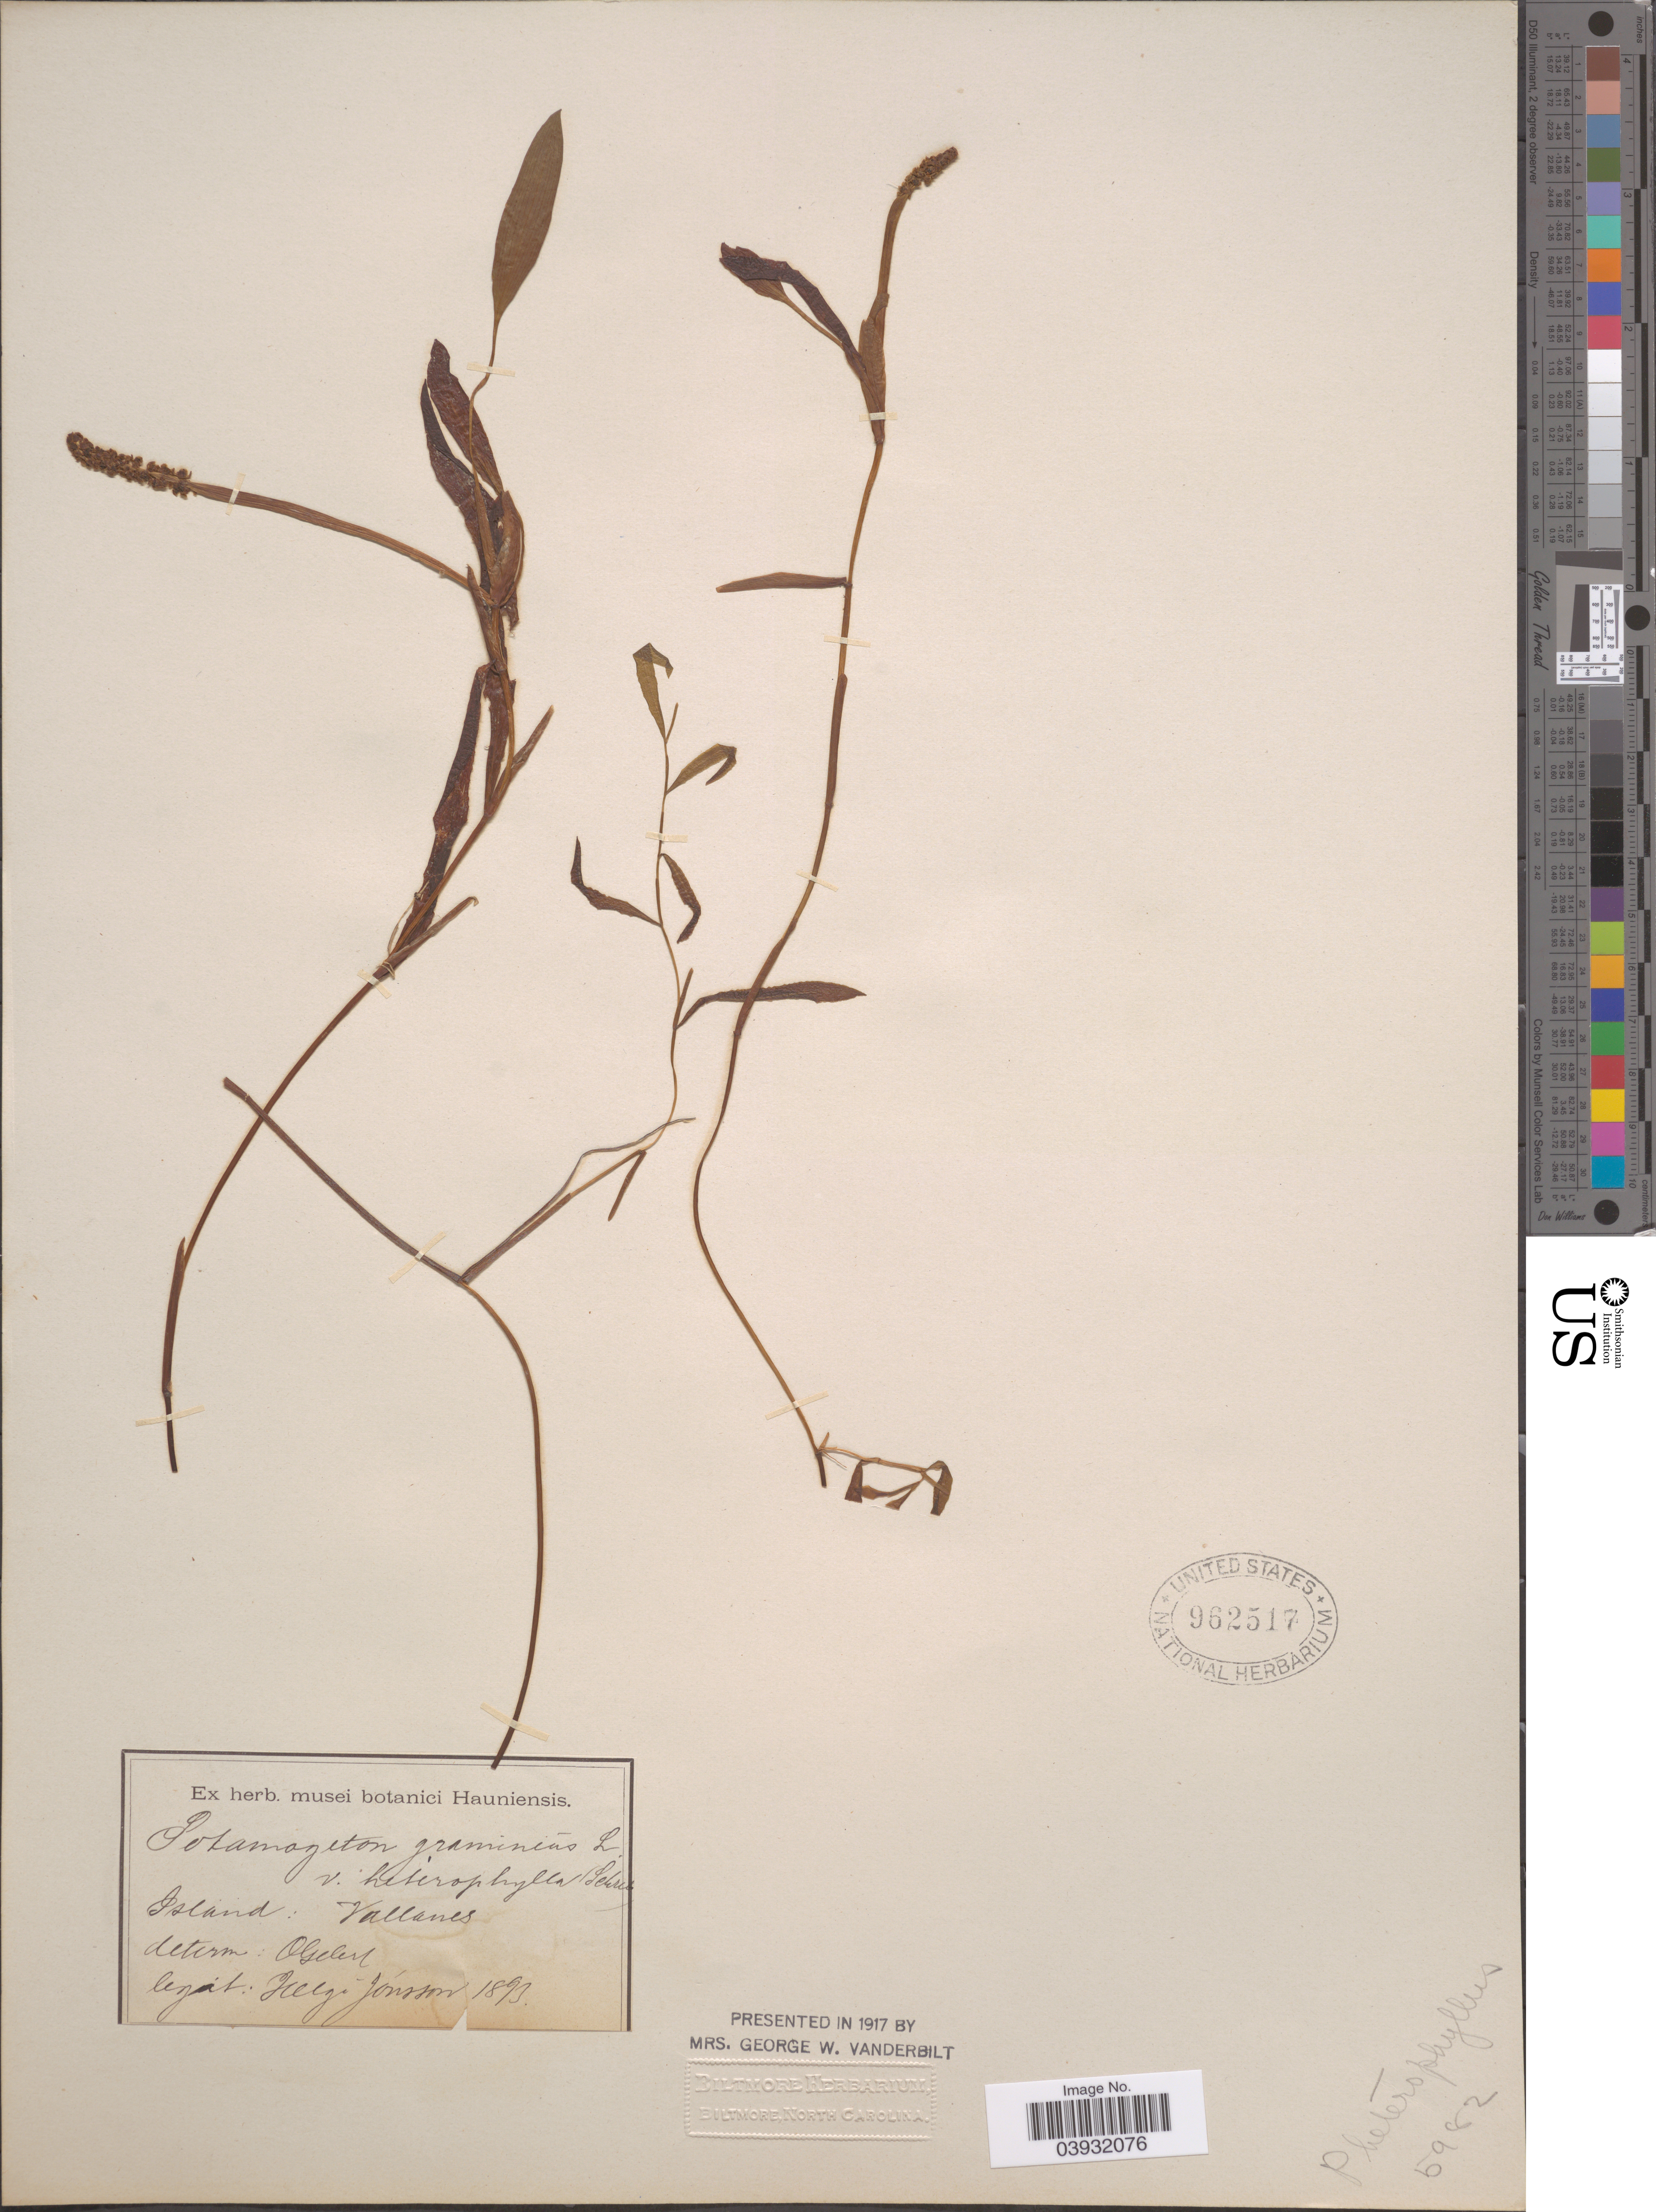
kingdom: Plantae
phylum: Tracheophyta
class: Liliopsida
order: Alismatales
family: Potamogetonaceae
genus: Potamogeton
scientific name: Potamogeton gramineus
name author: L.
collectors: H. Jónsson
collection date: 1893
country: Iceland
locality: Island: Vallanes.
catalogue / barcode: US 962517